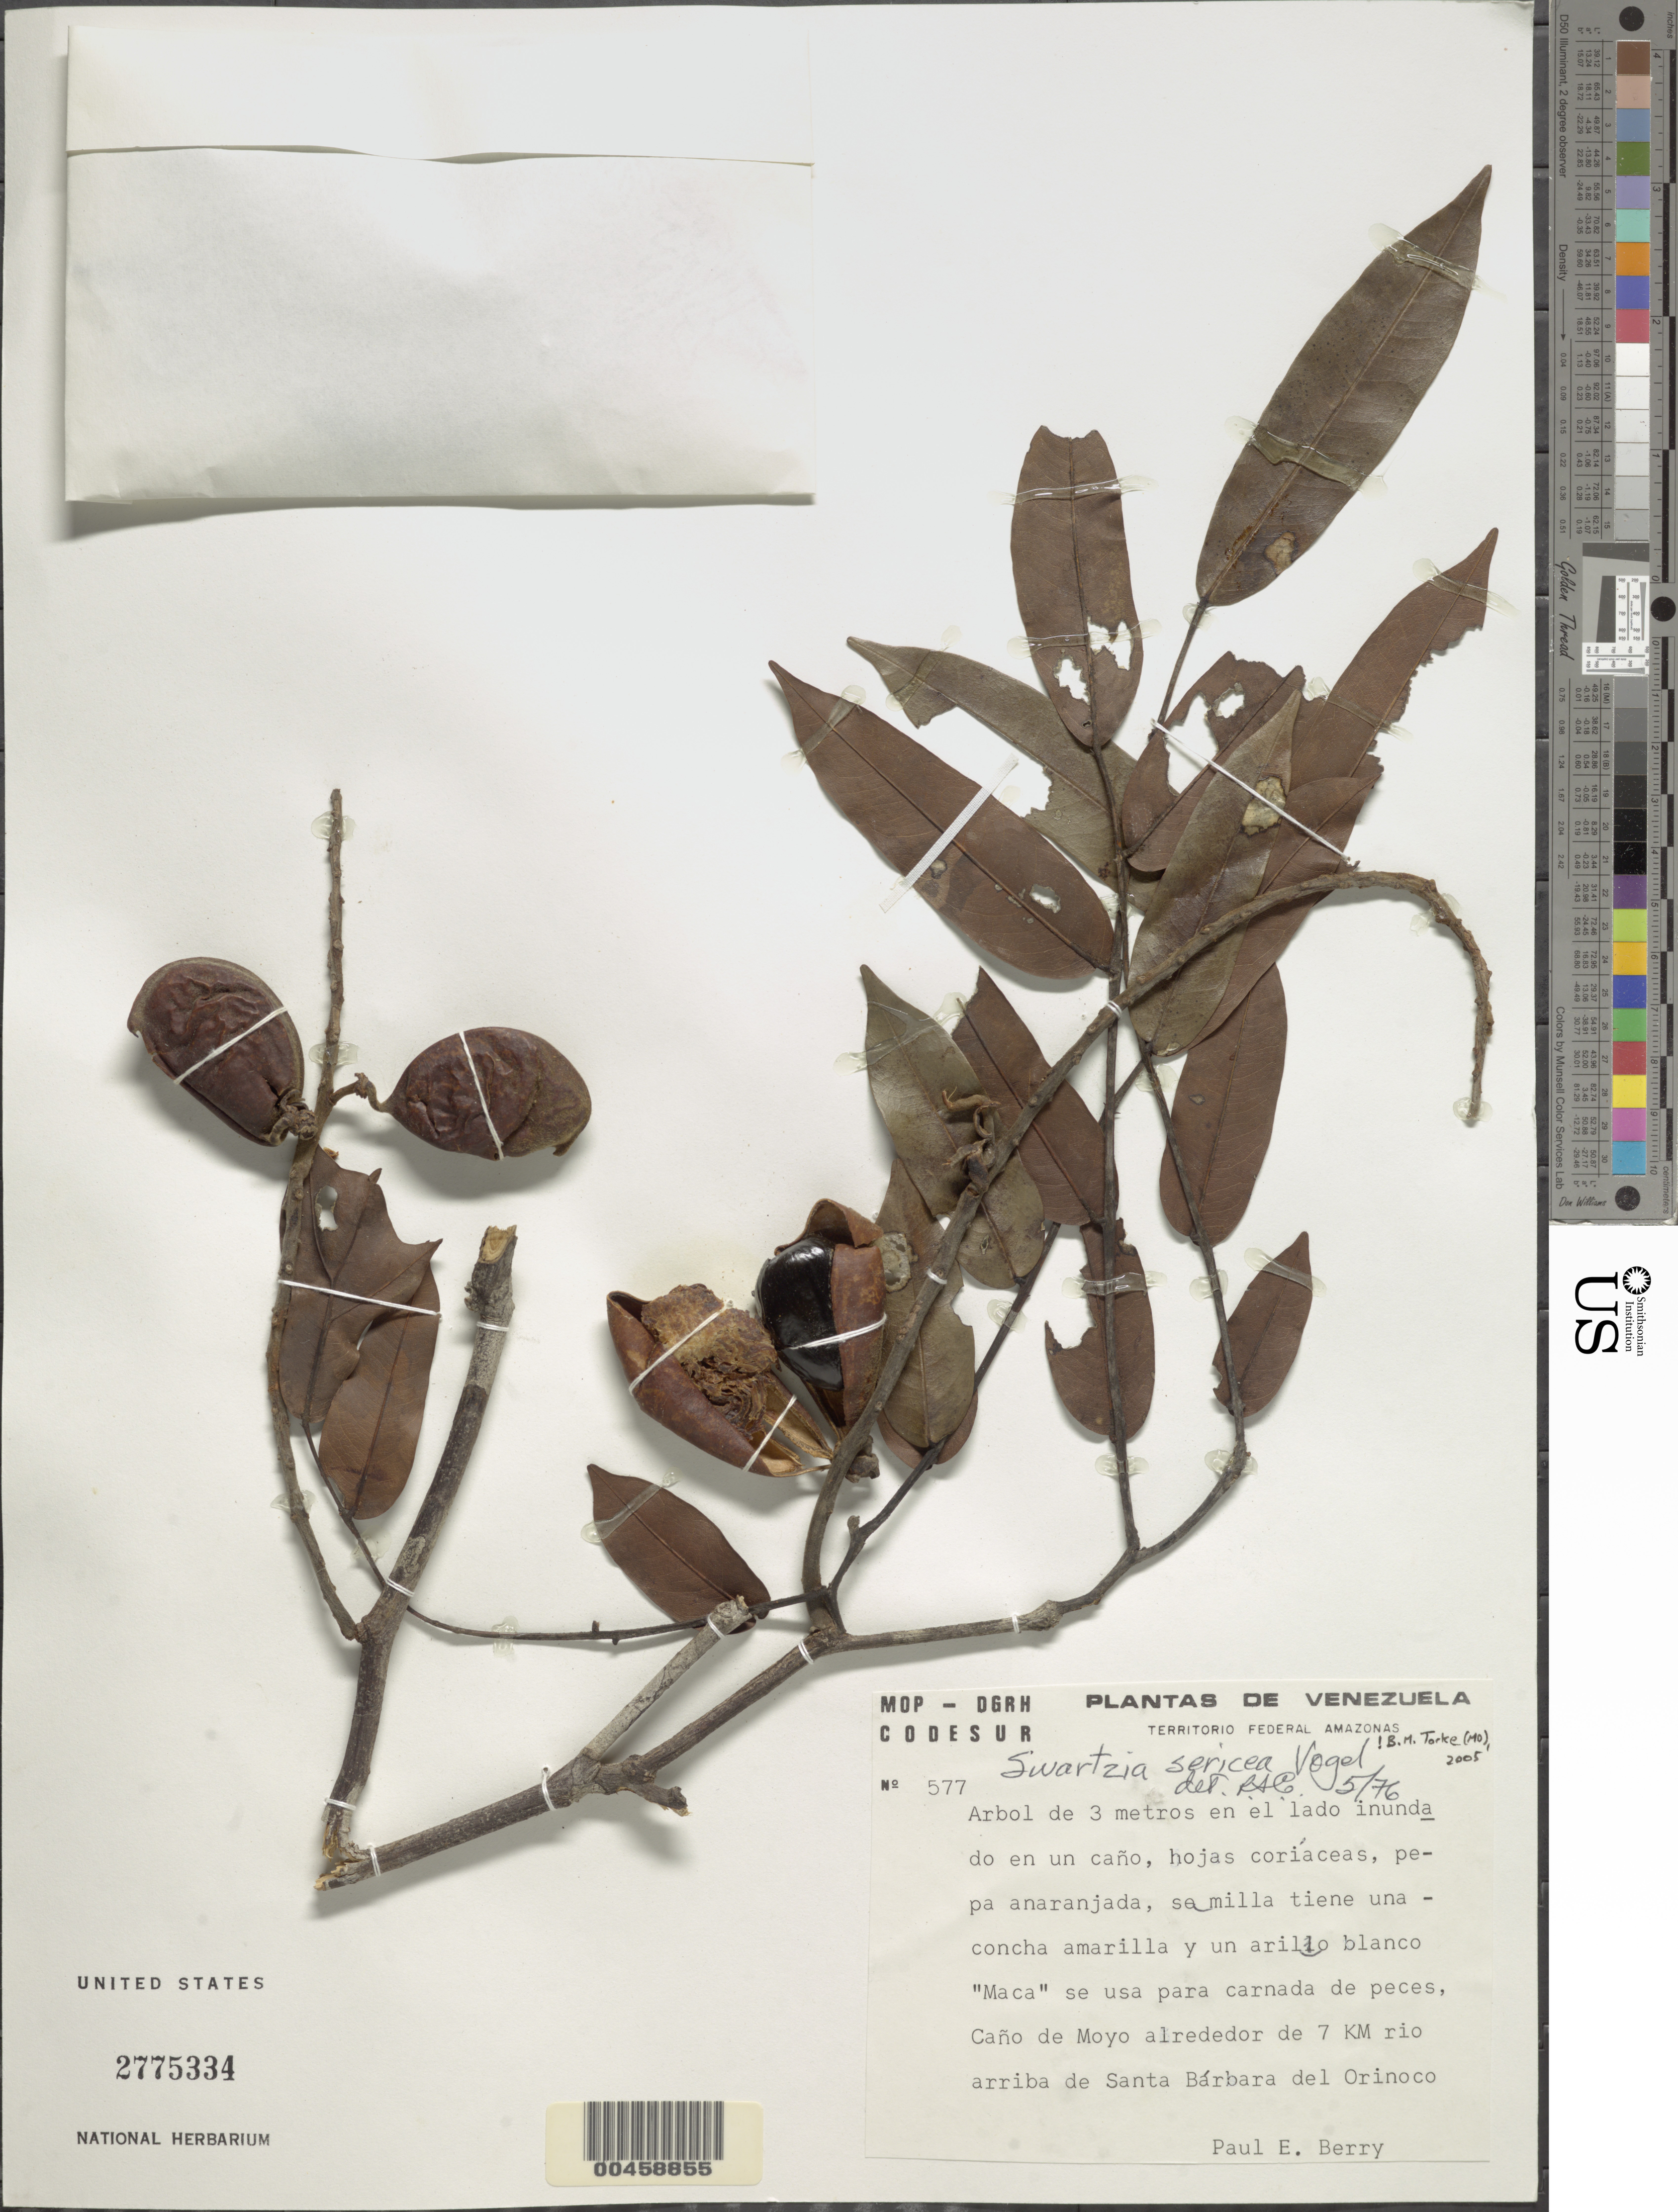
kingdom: Plantae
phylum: Tracheophyta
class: Magnoliopsida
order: Fabales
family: Fabaceae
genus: Swartzia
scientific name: Swartzia sericea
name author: Vogel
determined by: Cowan, R. S.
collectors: P. E. Berry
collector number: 577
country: Venezuela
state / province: Amazonas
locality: Cano de moyo alrededor de 7 km rio arriba de Santa Barbara del orinoco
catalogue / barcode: US 2775334